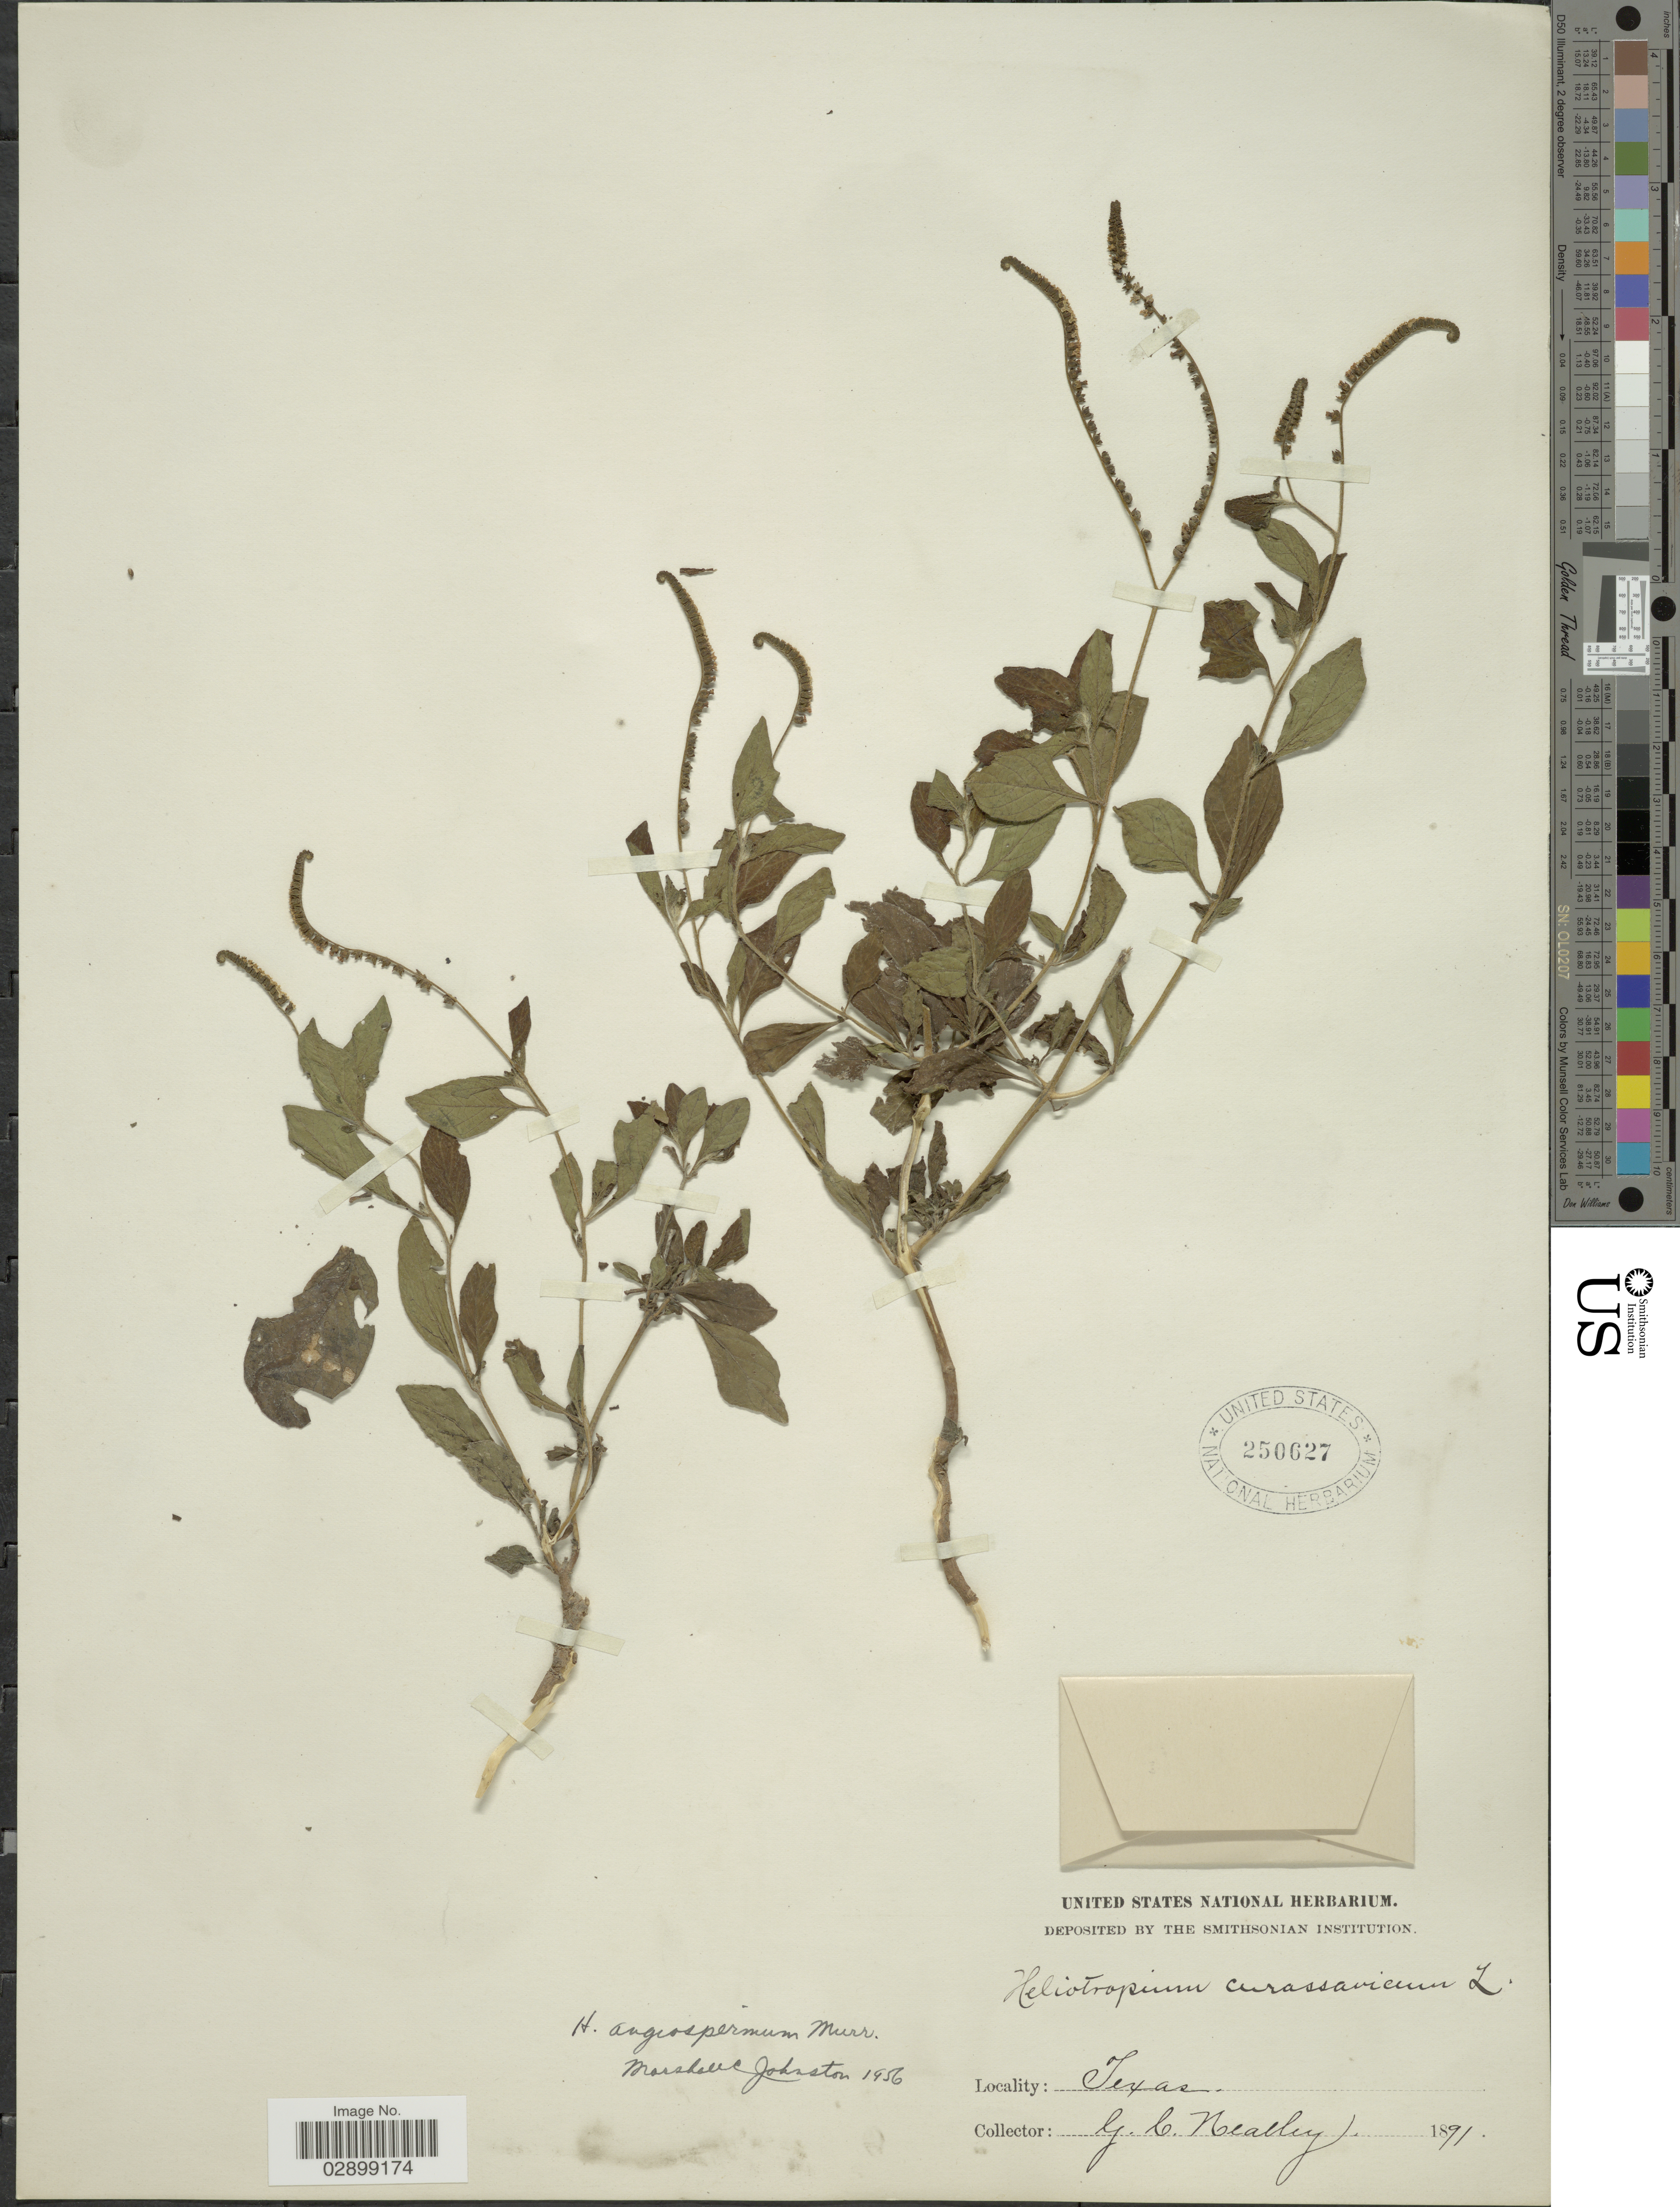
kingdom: Plantae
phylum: Tracheophyta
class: Magnoliopsida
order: Boraginales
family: Heliotropiaceae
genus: Heliotropium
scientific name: Heliotropium angiospermum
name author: Murray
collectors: G. C. Nealley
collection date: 1891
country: United States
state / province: Texas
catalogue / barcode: US 250627